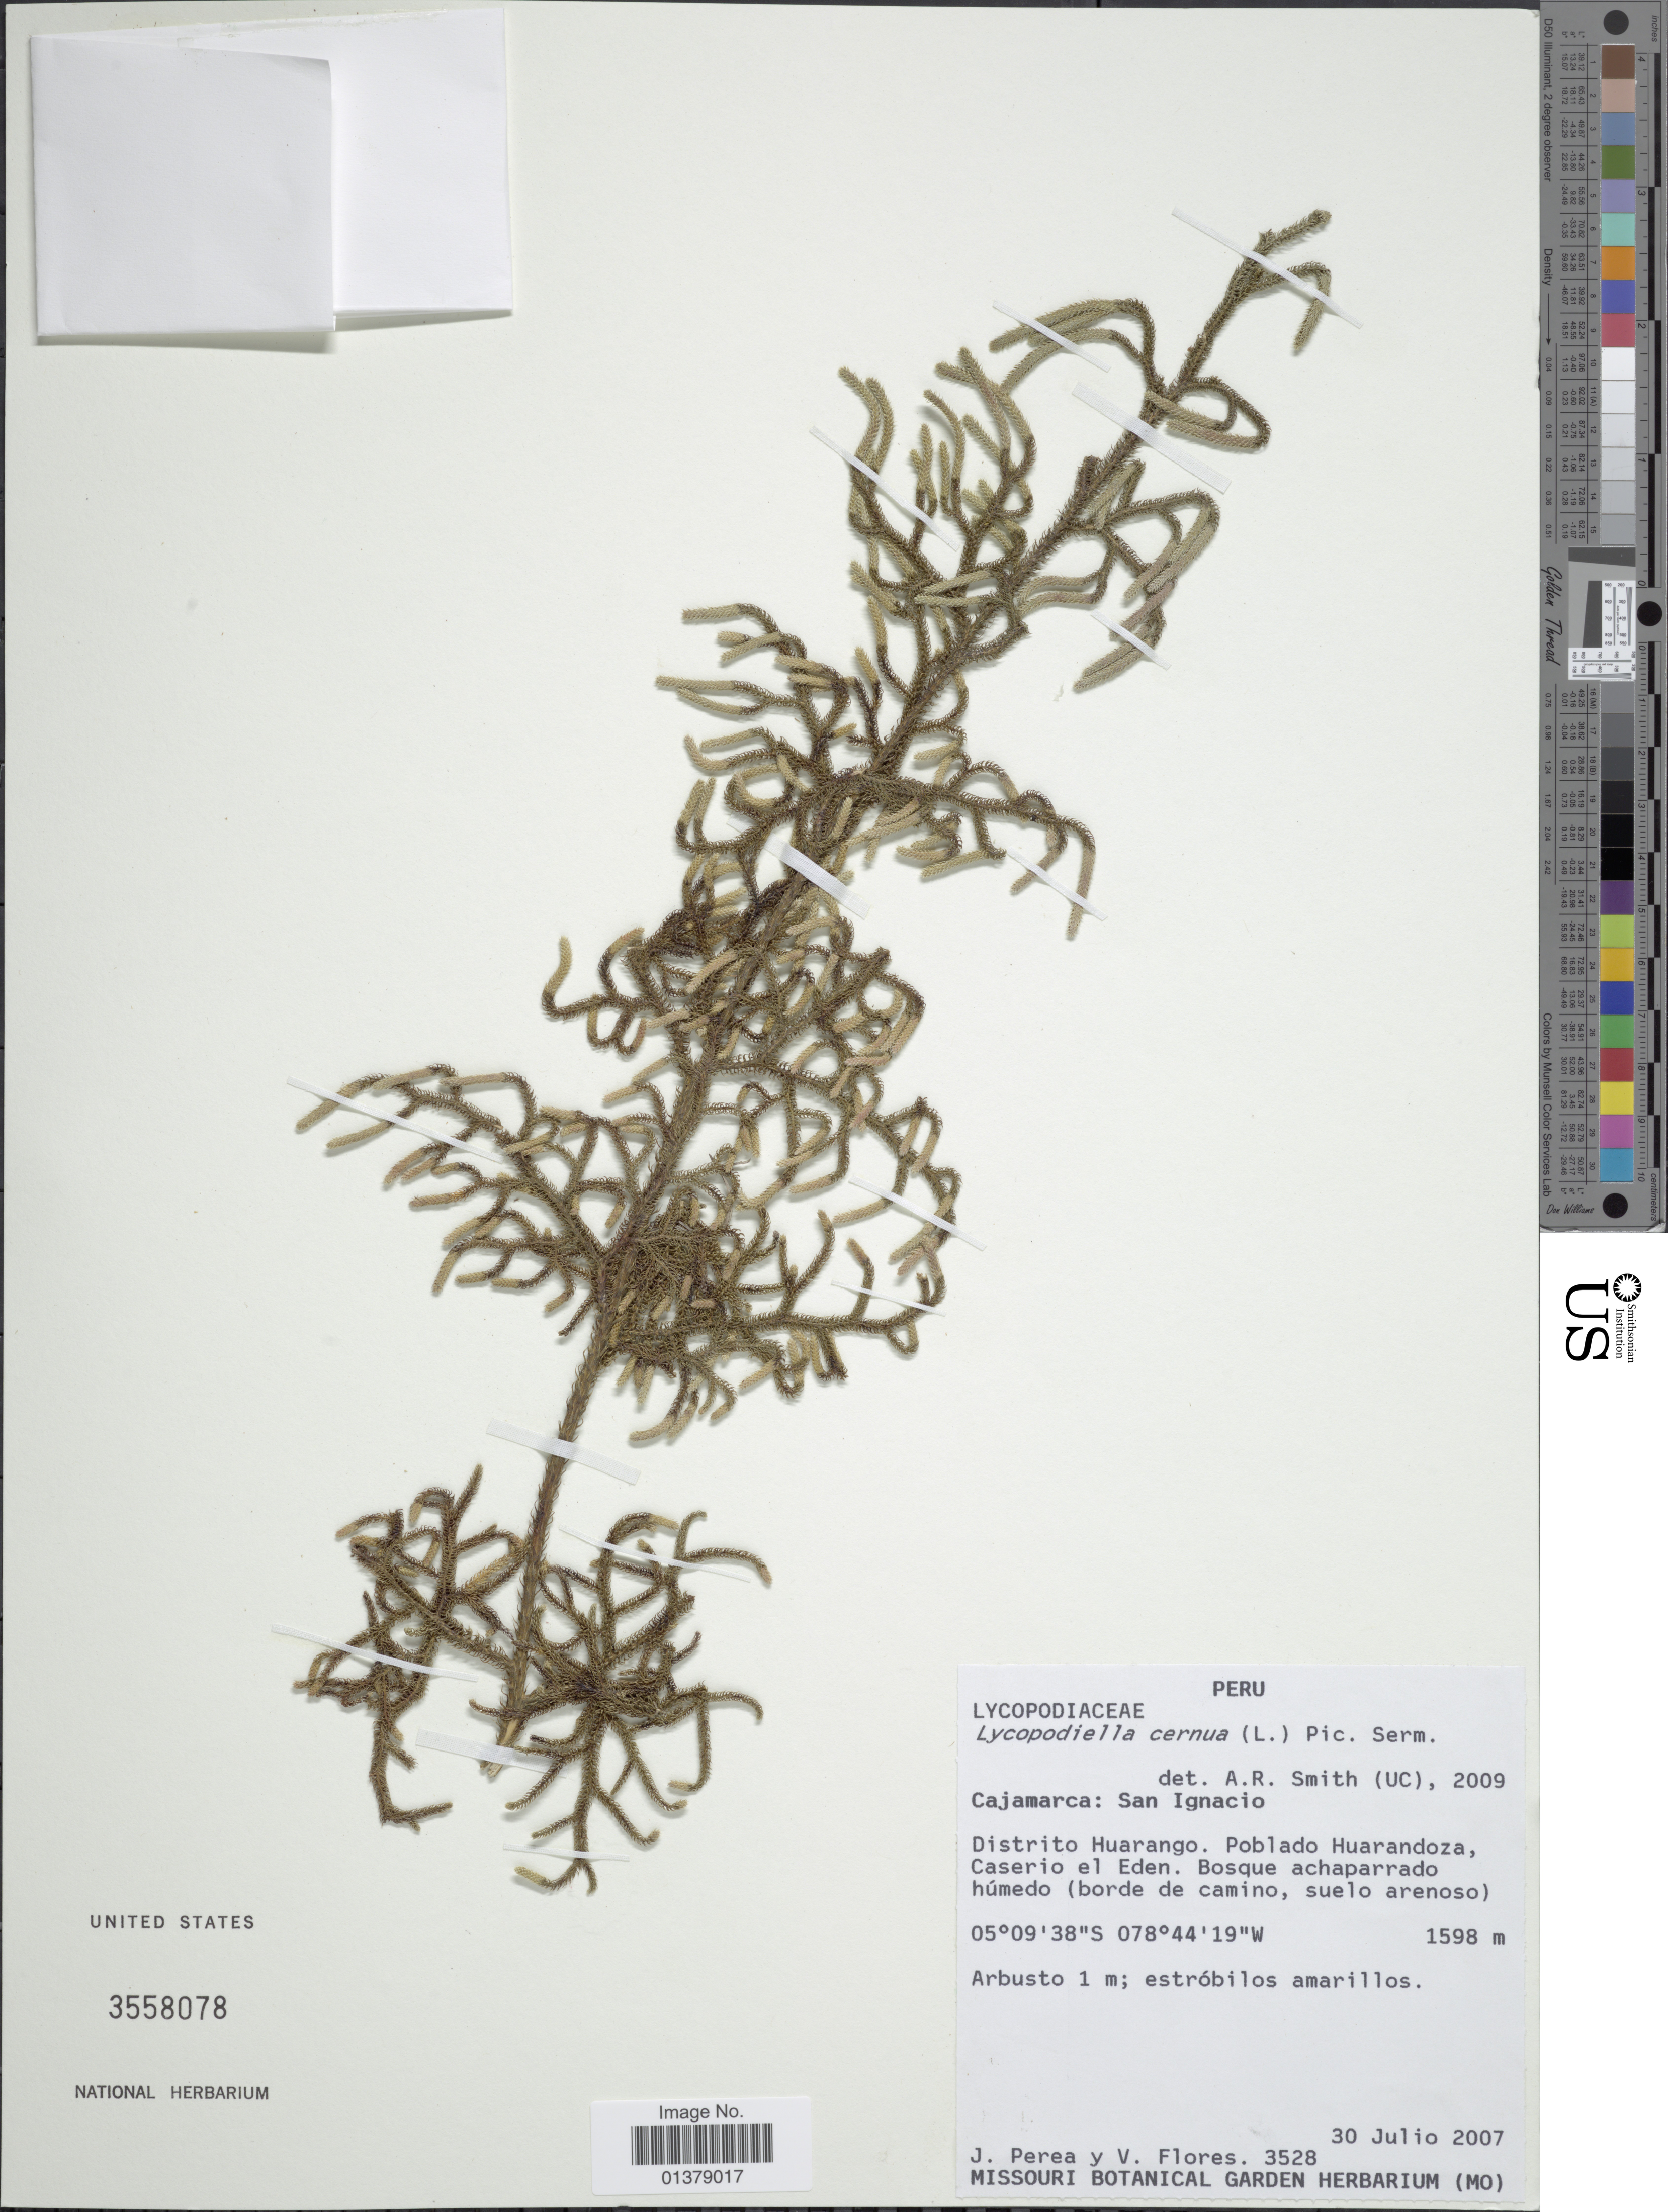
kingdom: Plantae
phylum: Tracheophyta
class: Lycopodiopsida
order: Lycopodiales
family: Lycopodiaceae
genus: Palhinhaea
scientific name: Palhinhaea cernua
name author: (L.) Vasc. & Franco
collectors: J. Perea & V. Flores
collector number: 3528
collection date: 2007-07-30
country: Peru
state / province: Cajamarca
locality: San Ignacio, Distrito Huarango, Poblado Huarandoza, Caserio el Eden. Bosque Achaparrado humedo(borde de camino, suelo arenoso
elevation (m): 1598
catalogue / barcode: US 3558078